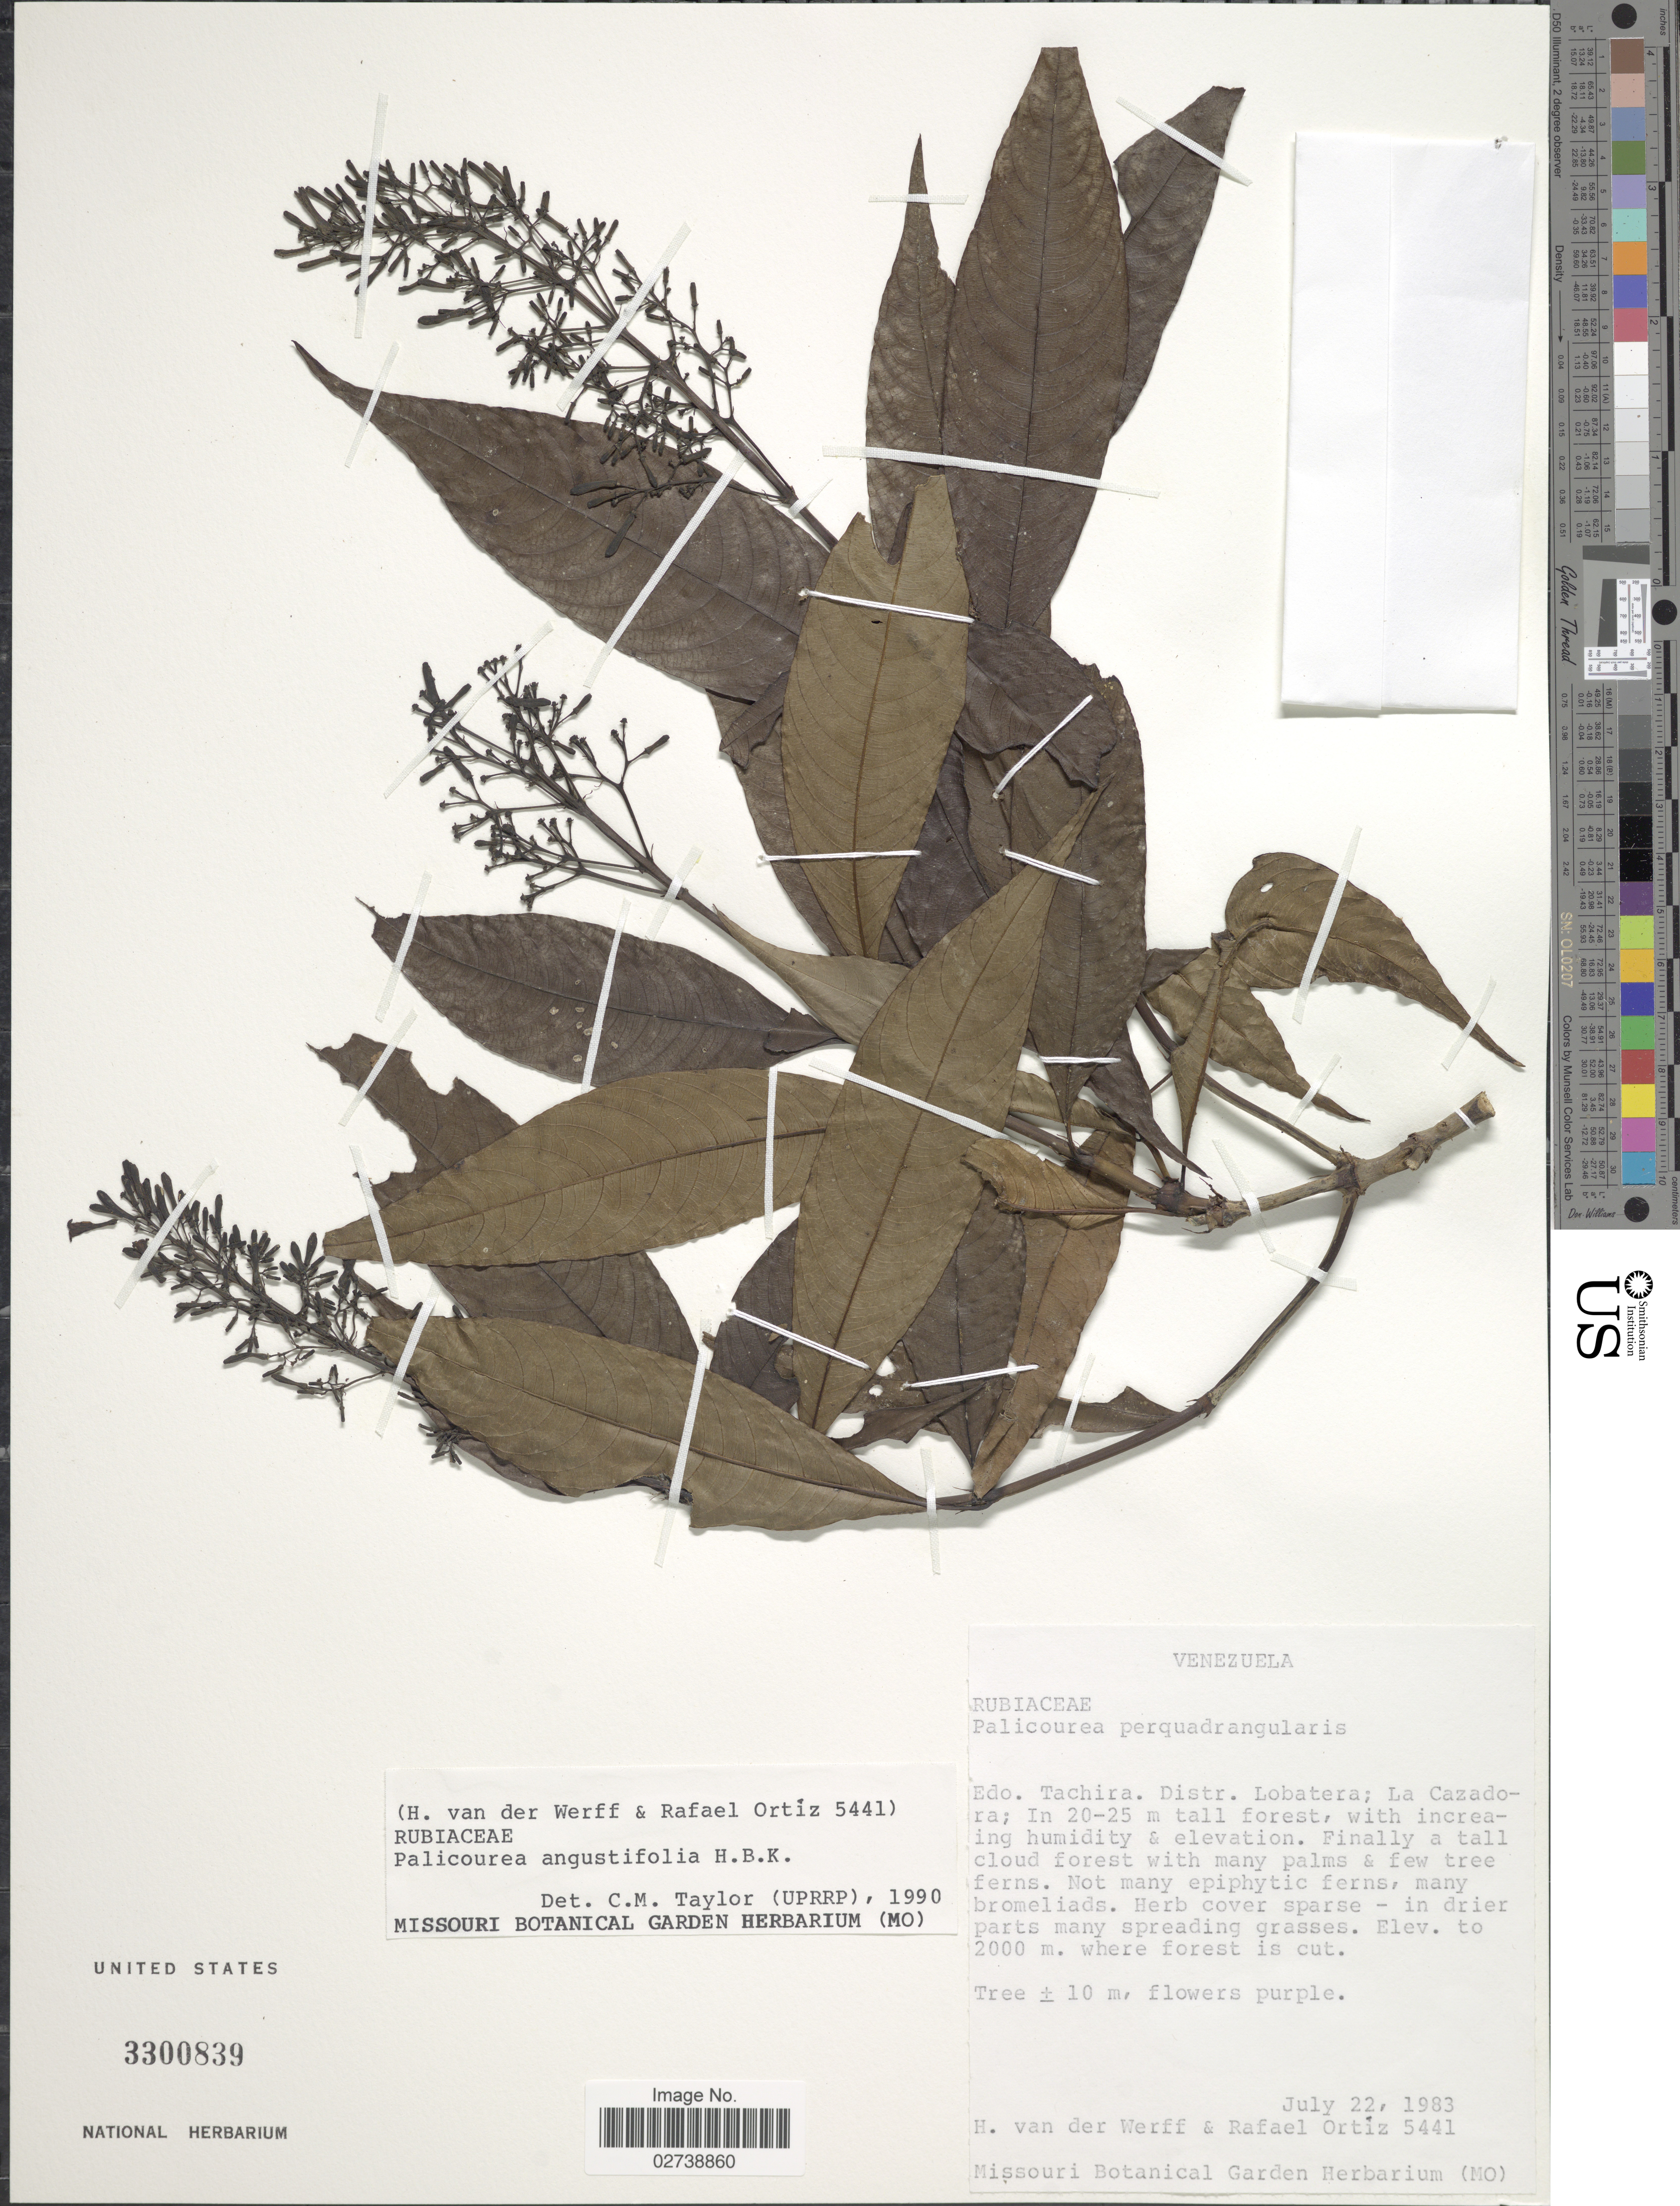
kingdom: Plantae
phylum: Tracheophyta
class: Magnoliopsida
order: Gentianales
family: Rubiaceae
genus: Palicourea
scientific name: Palicourea angustifolia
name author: Kunth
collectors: H. van der Werff & R. Ortiz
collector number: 5441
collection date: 1983-07-22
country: Venezuela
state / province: Tachira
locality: Distr. Lobatera; La Cazadora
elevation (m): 2000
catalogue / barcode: US 3300839